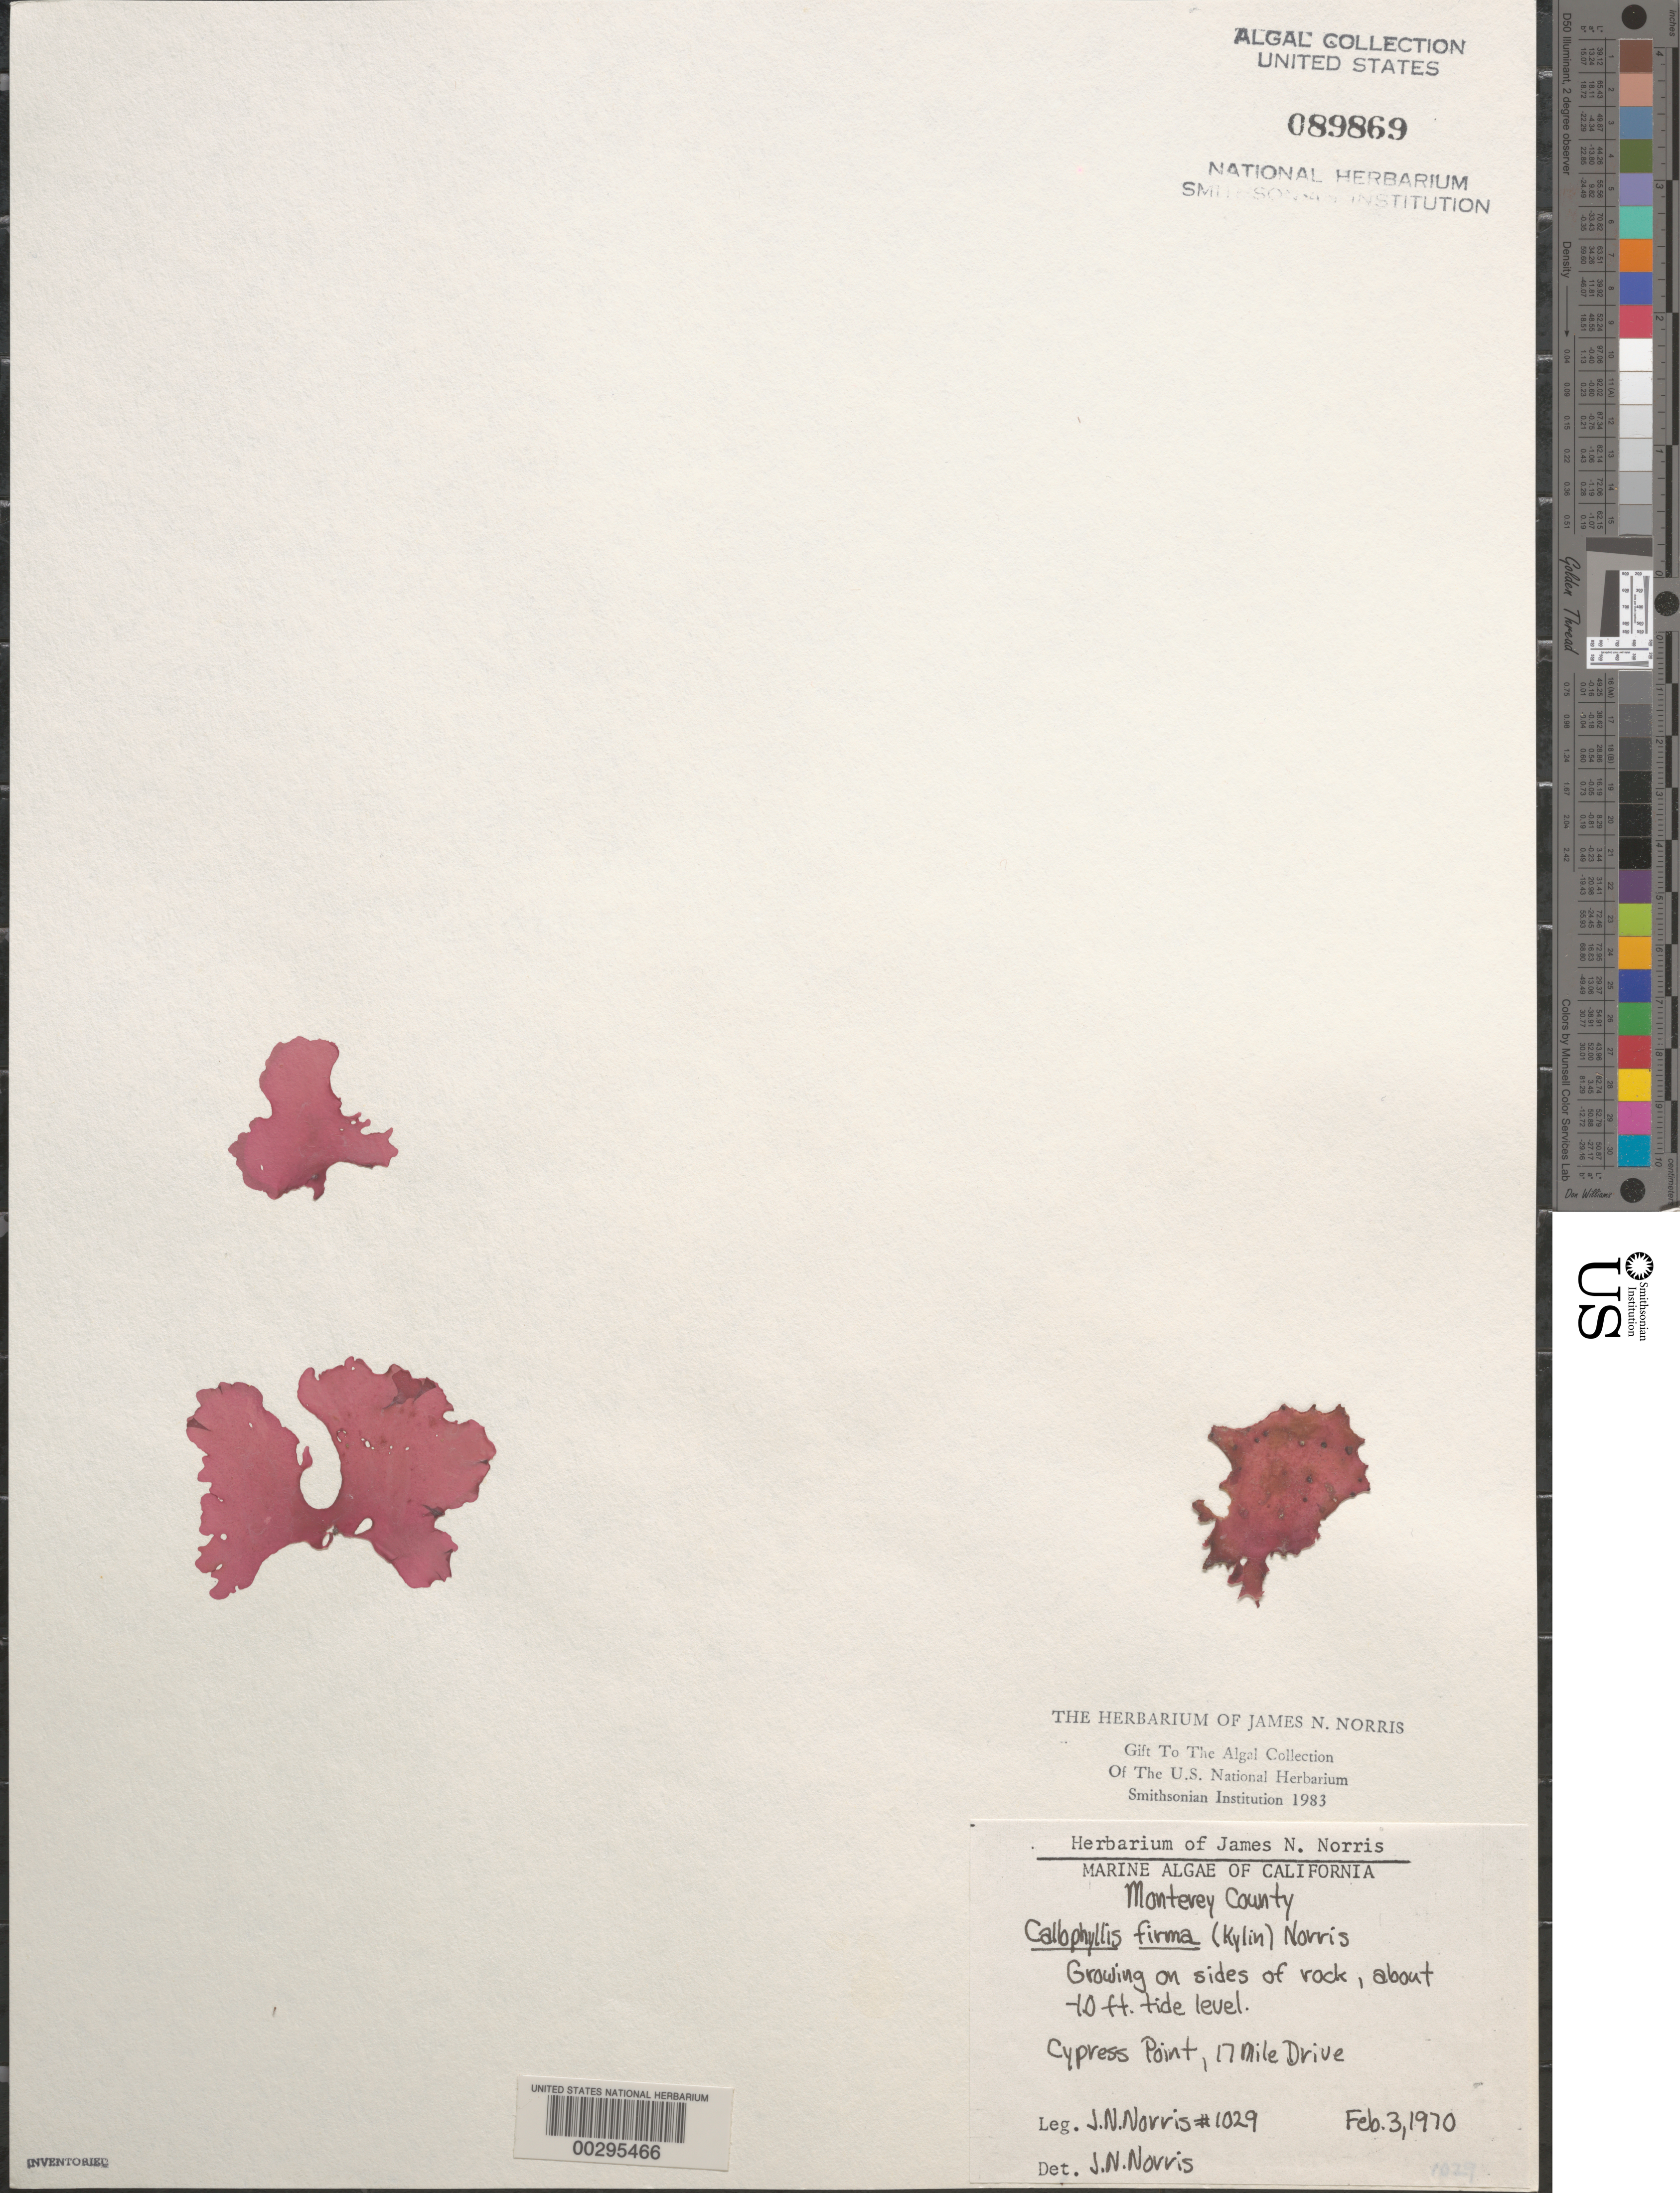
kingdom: Plantae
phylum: Rhodophyta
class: Florideophyceae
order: Gigartinales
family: Kallymeniaceae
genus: Salishia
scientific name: Salishia firma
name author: (Kylin) Clarkston & G.W. Saunders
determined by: Algae name updating Project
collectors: J. N. Norris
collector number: JN-1029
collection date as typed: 03 Feb 1970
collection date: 1970-02-03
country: United States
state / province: California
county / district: Monterey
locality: Cypress Point, 17 Mile Drive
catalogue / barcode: US 89869